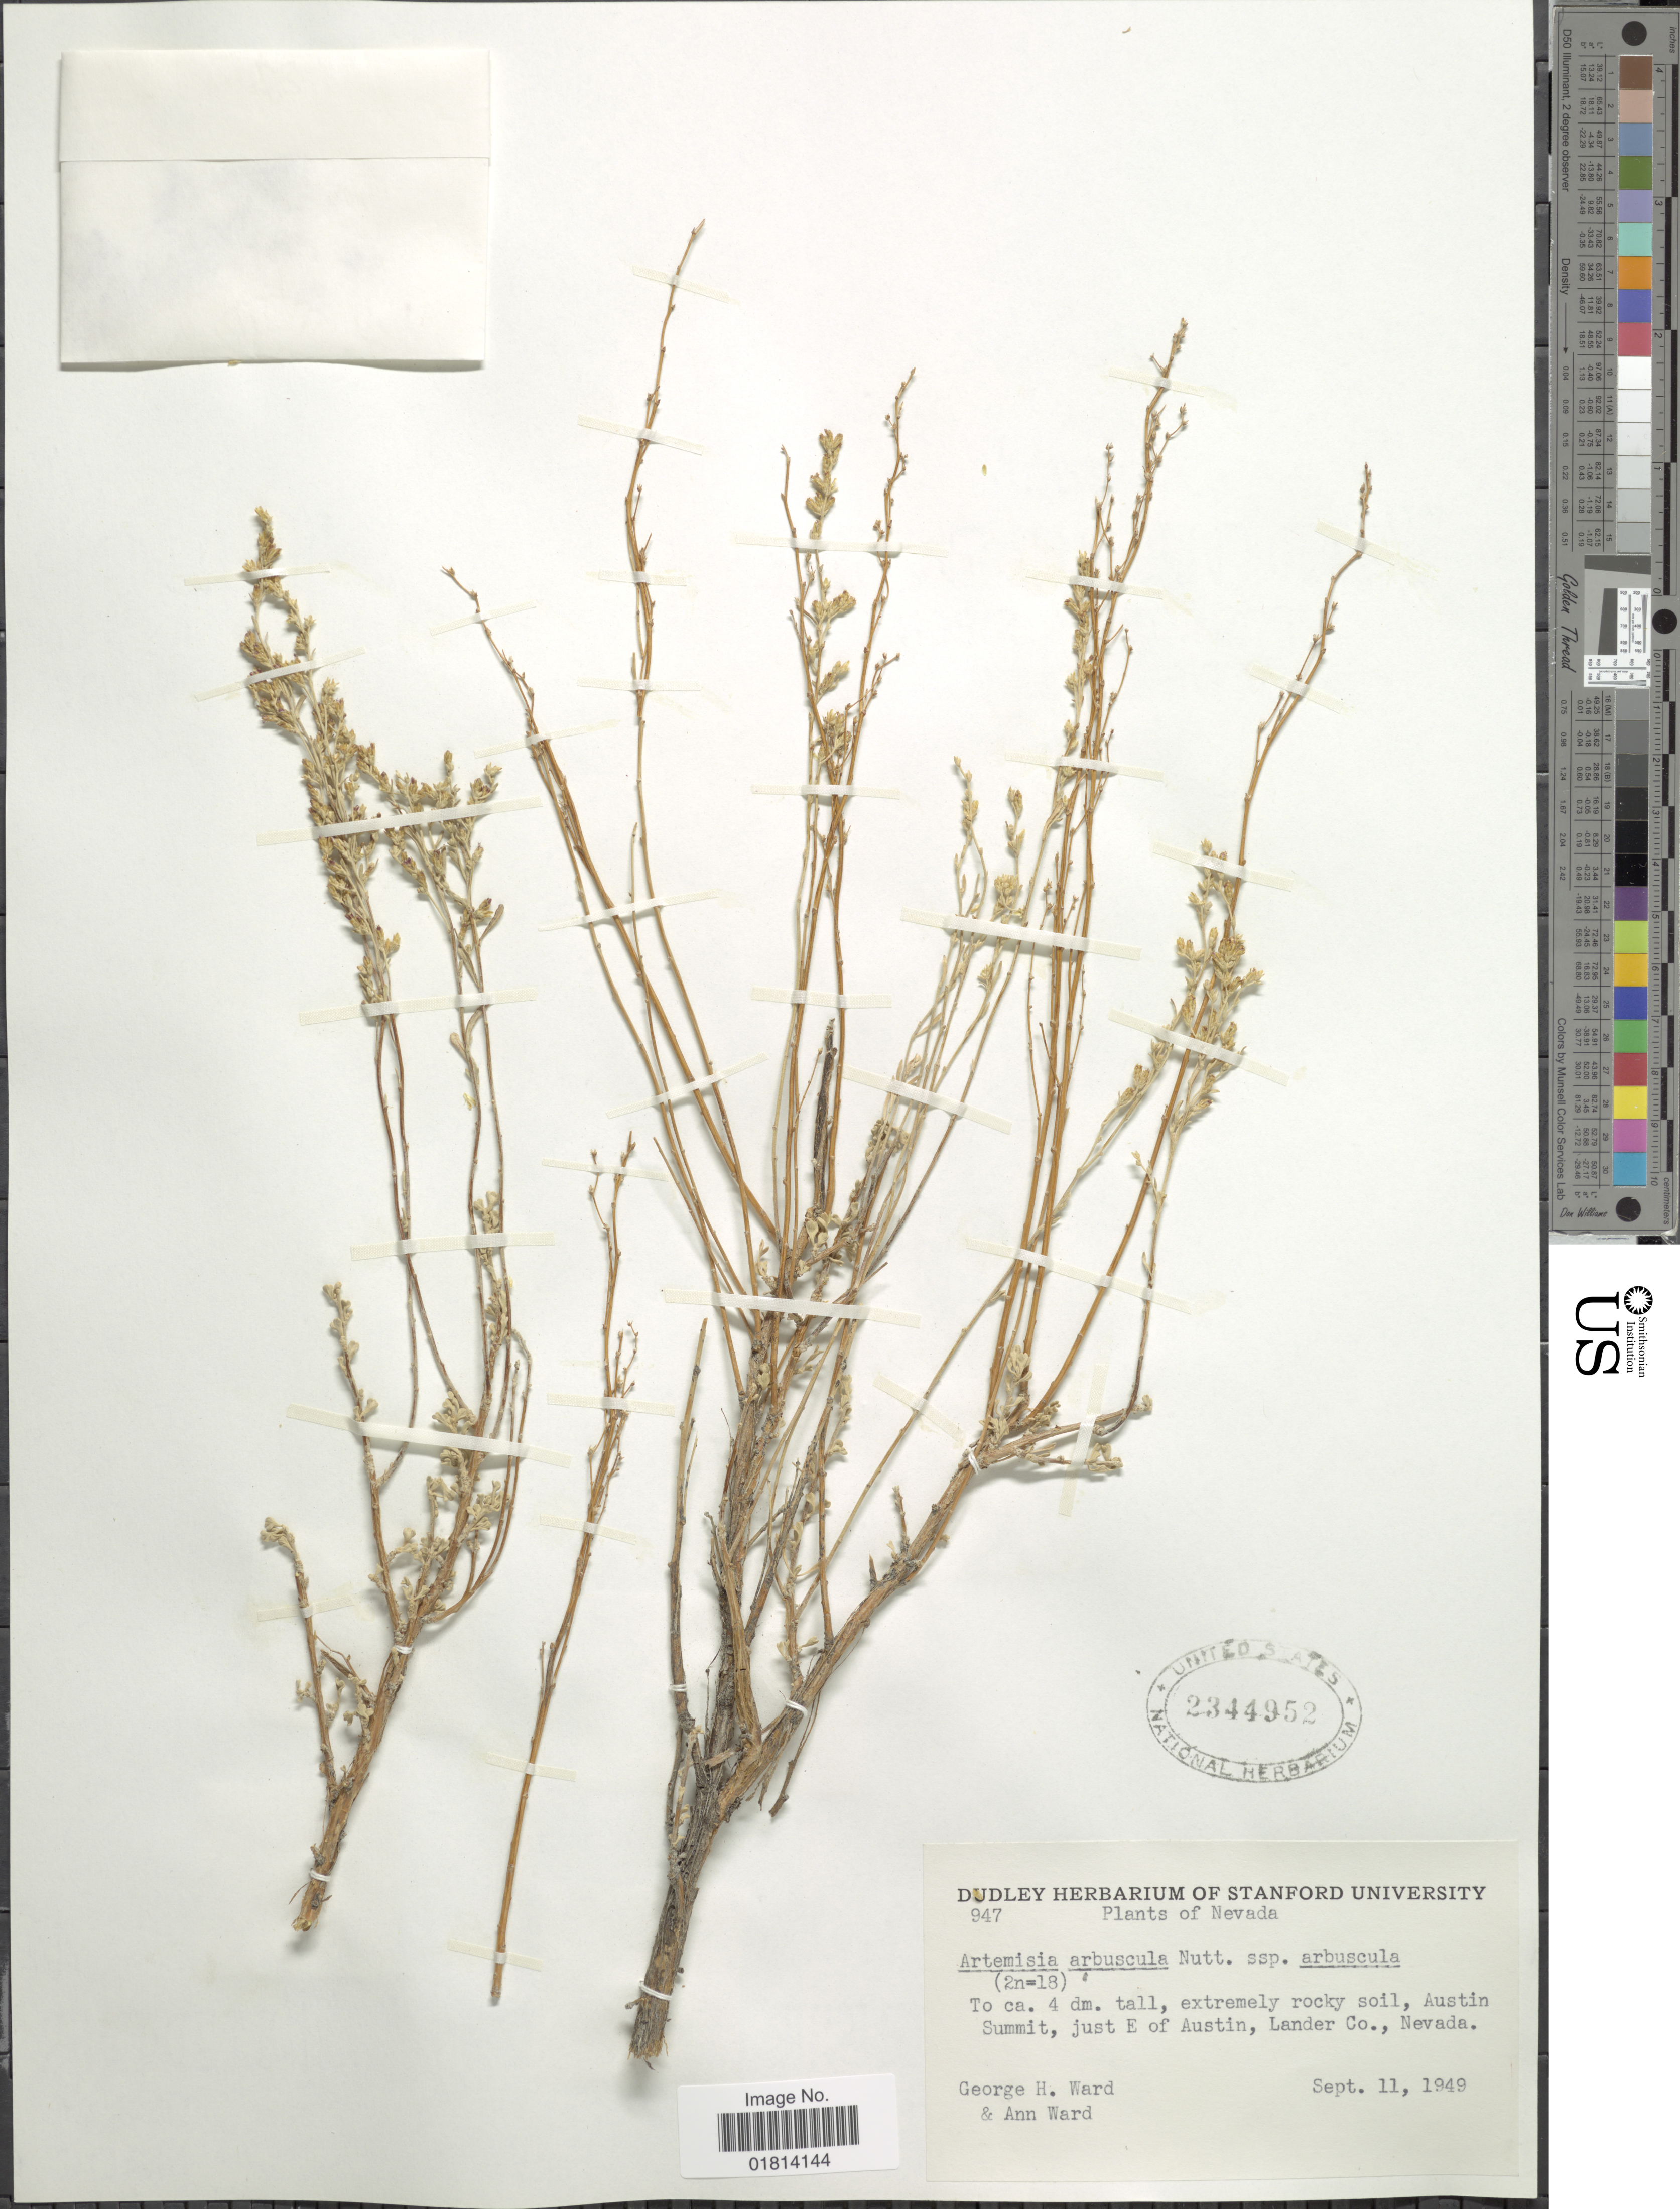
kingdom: Plantae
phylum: Tracheophyta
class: Magnoliopsida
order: Asterales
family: Asteraceae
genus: Artemisia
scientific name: Artemisia arbuscula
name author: Nutt.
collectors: G. H. Ward & A. Ward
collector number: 947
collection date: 1949-09-11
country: United States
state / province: Nevada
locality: Austin Summit, just E of Austin, Lander Co., Nevada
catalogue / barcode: US 2344952